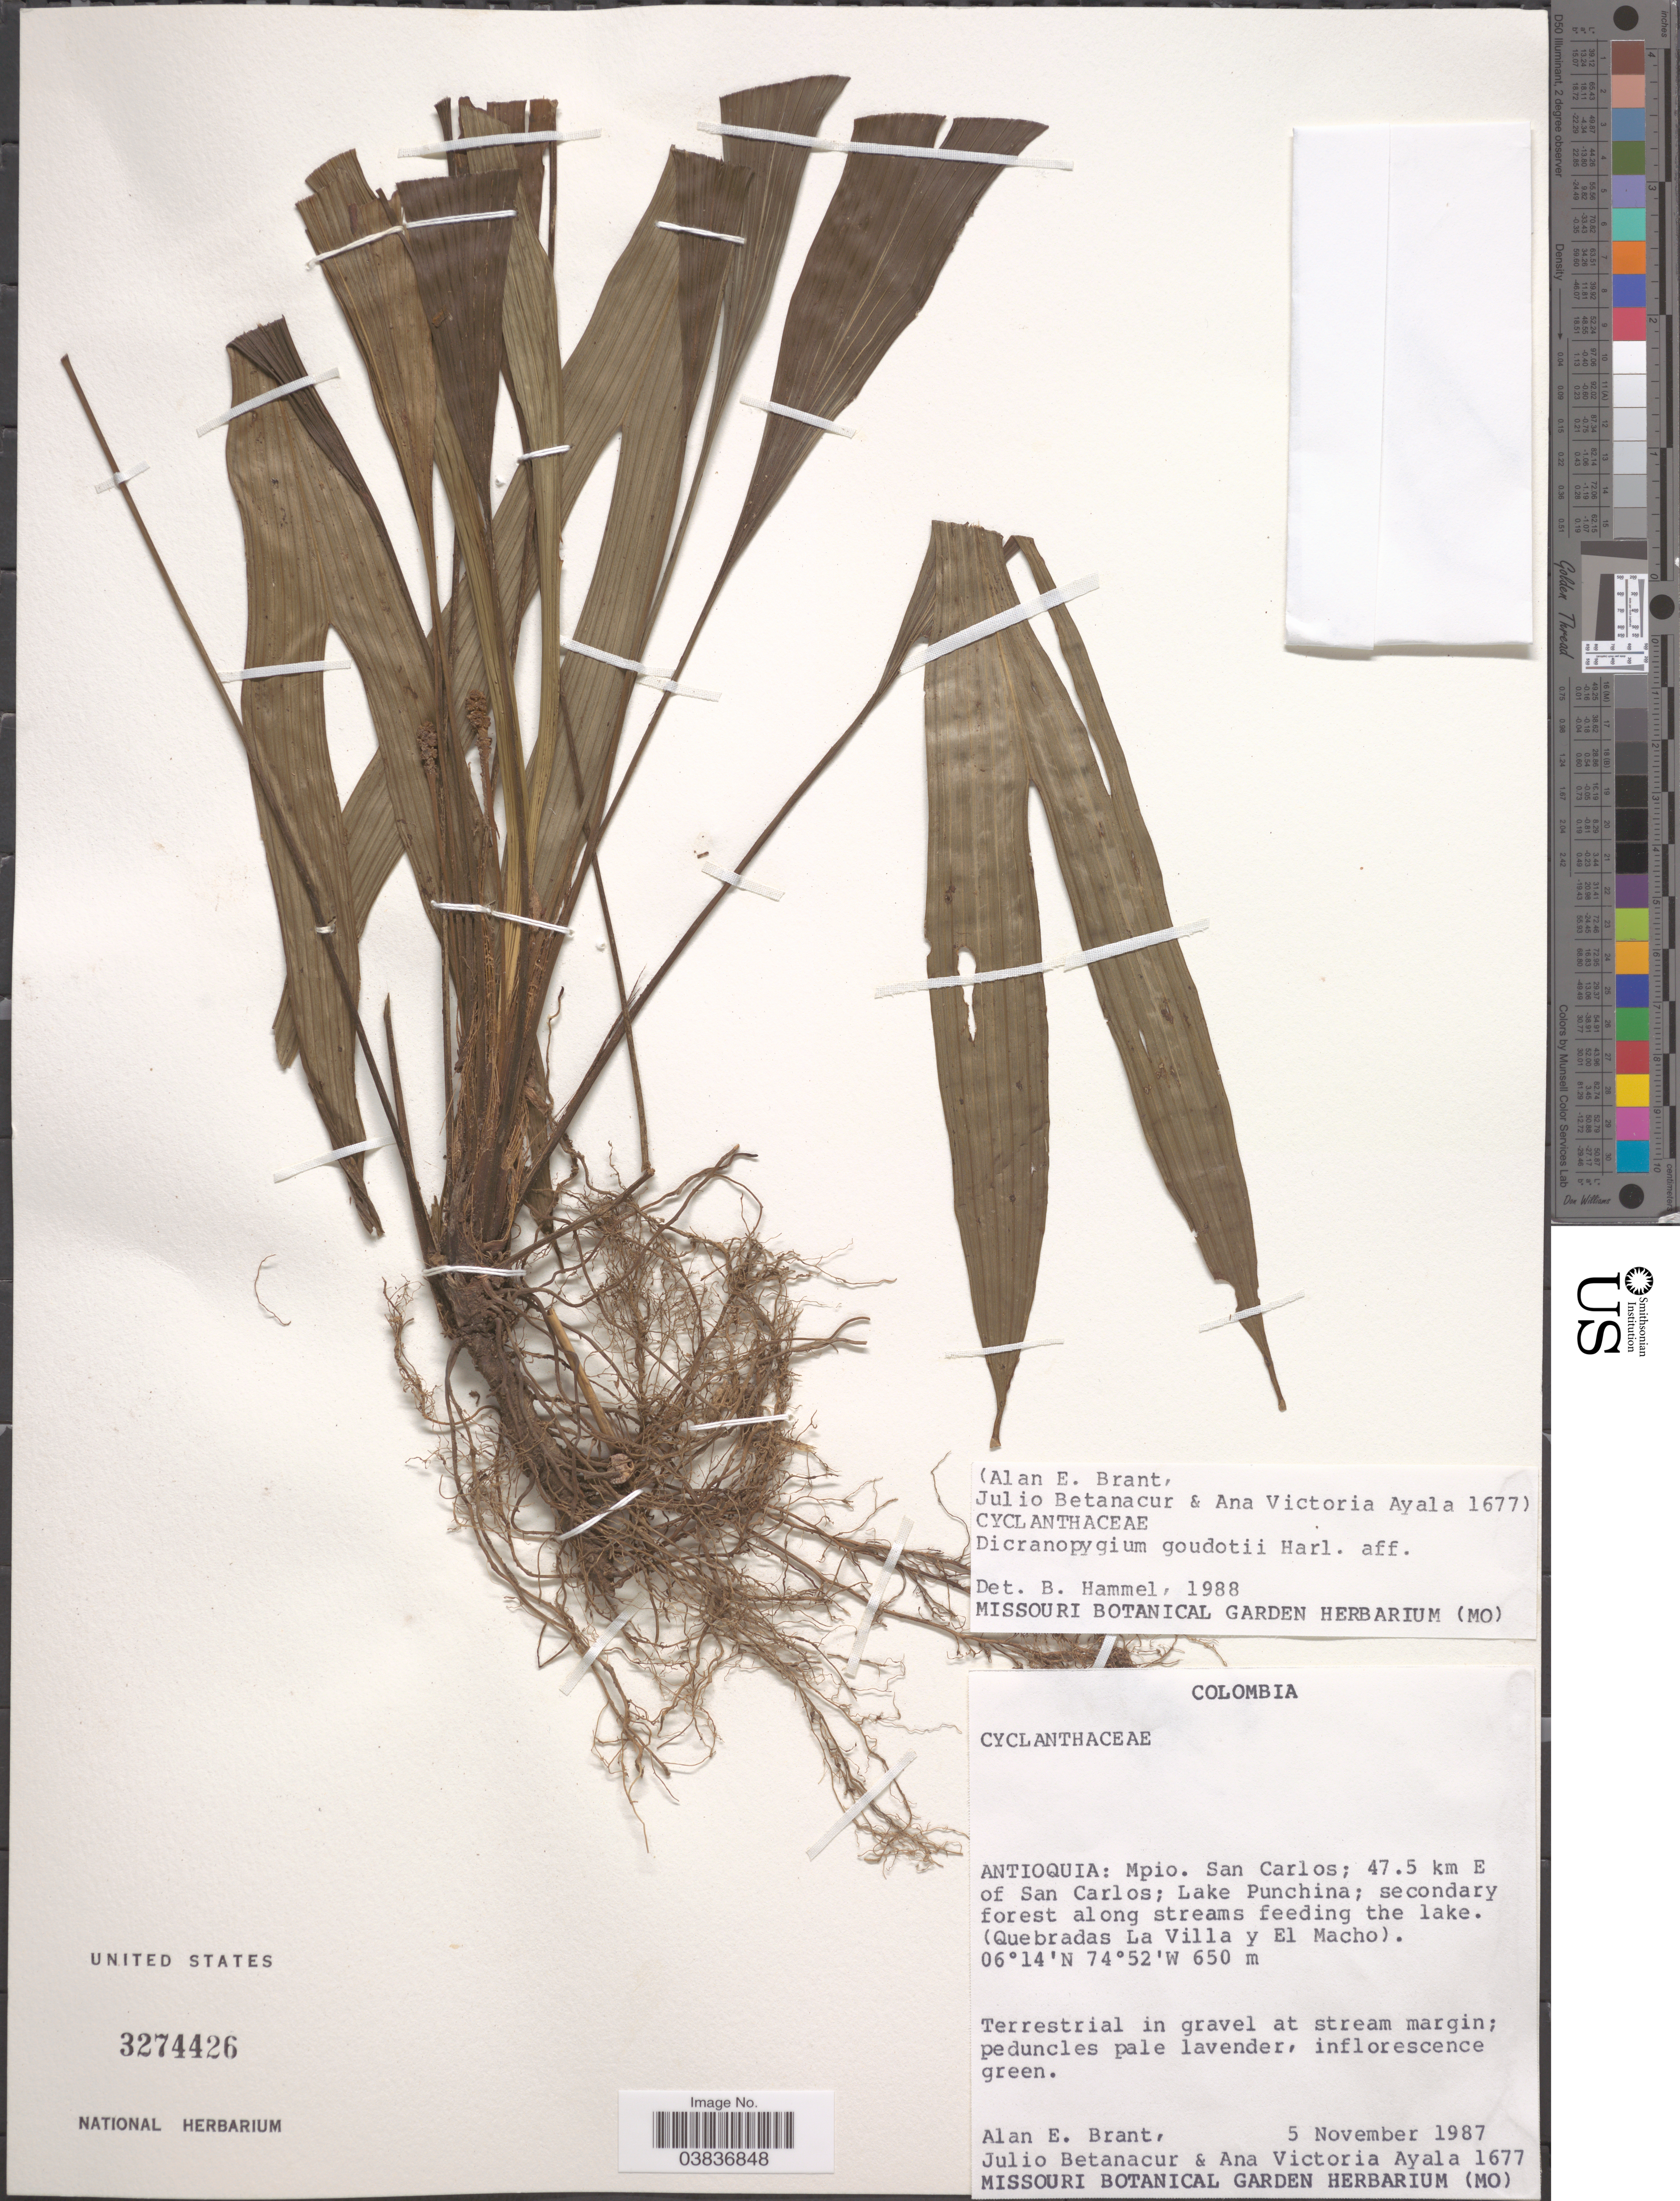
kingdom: Plantae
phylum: Tracheophyta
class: Liliopsida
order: Pandanales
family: Cyclanthaceae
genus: Dicranopygium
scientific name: Dicranopygium goudotii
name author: Hort.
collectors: A. Brant, J. Betanacur & A. V. Ayala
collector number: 1677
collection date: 1987-11-05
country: Colombia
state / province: Antioquia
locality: Mpio. San Carlos; 47.5 km E of San Carlos; Lake Punchina. (Quebradas La Villa y El Macho.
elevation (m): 650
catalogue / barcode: US 3274426